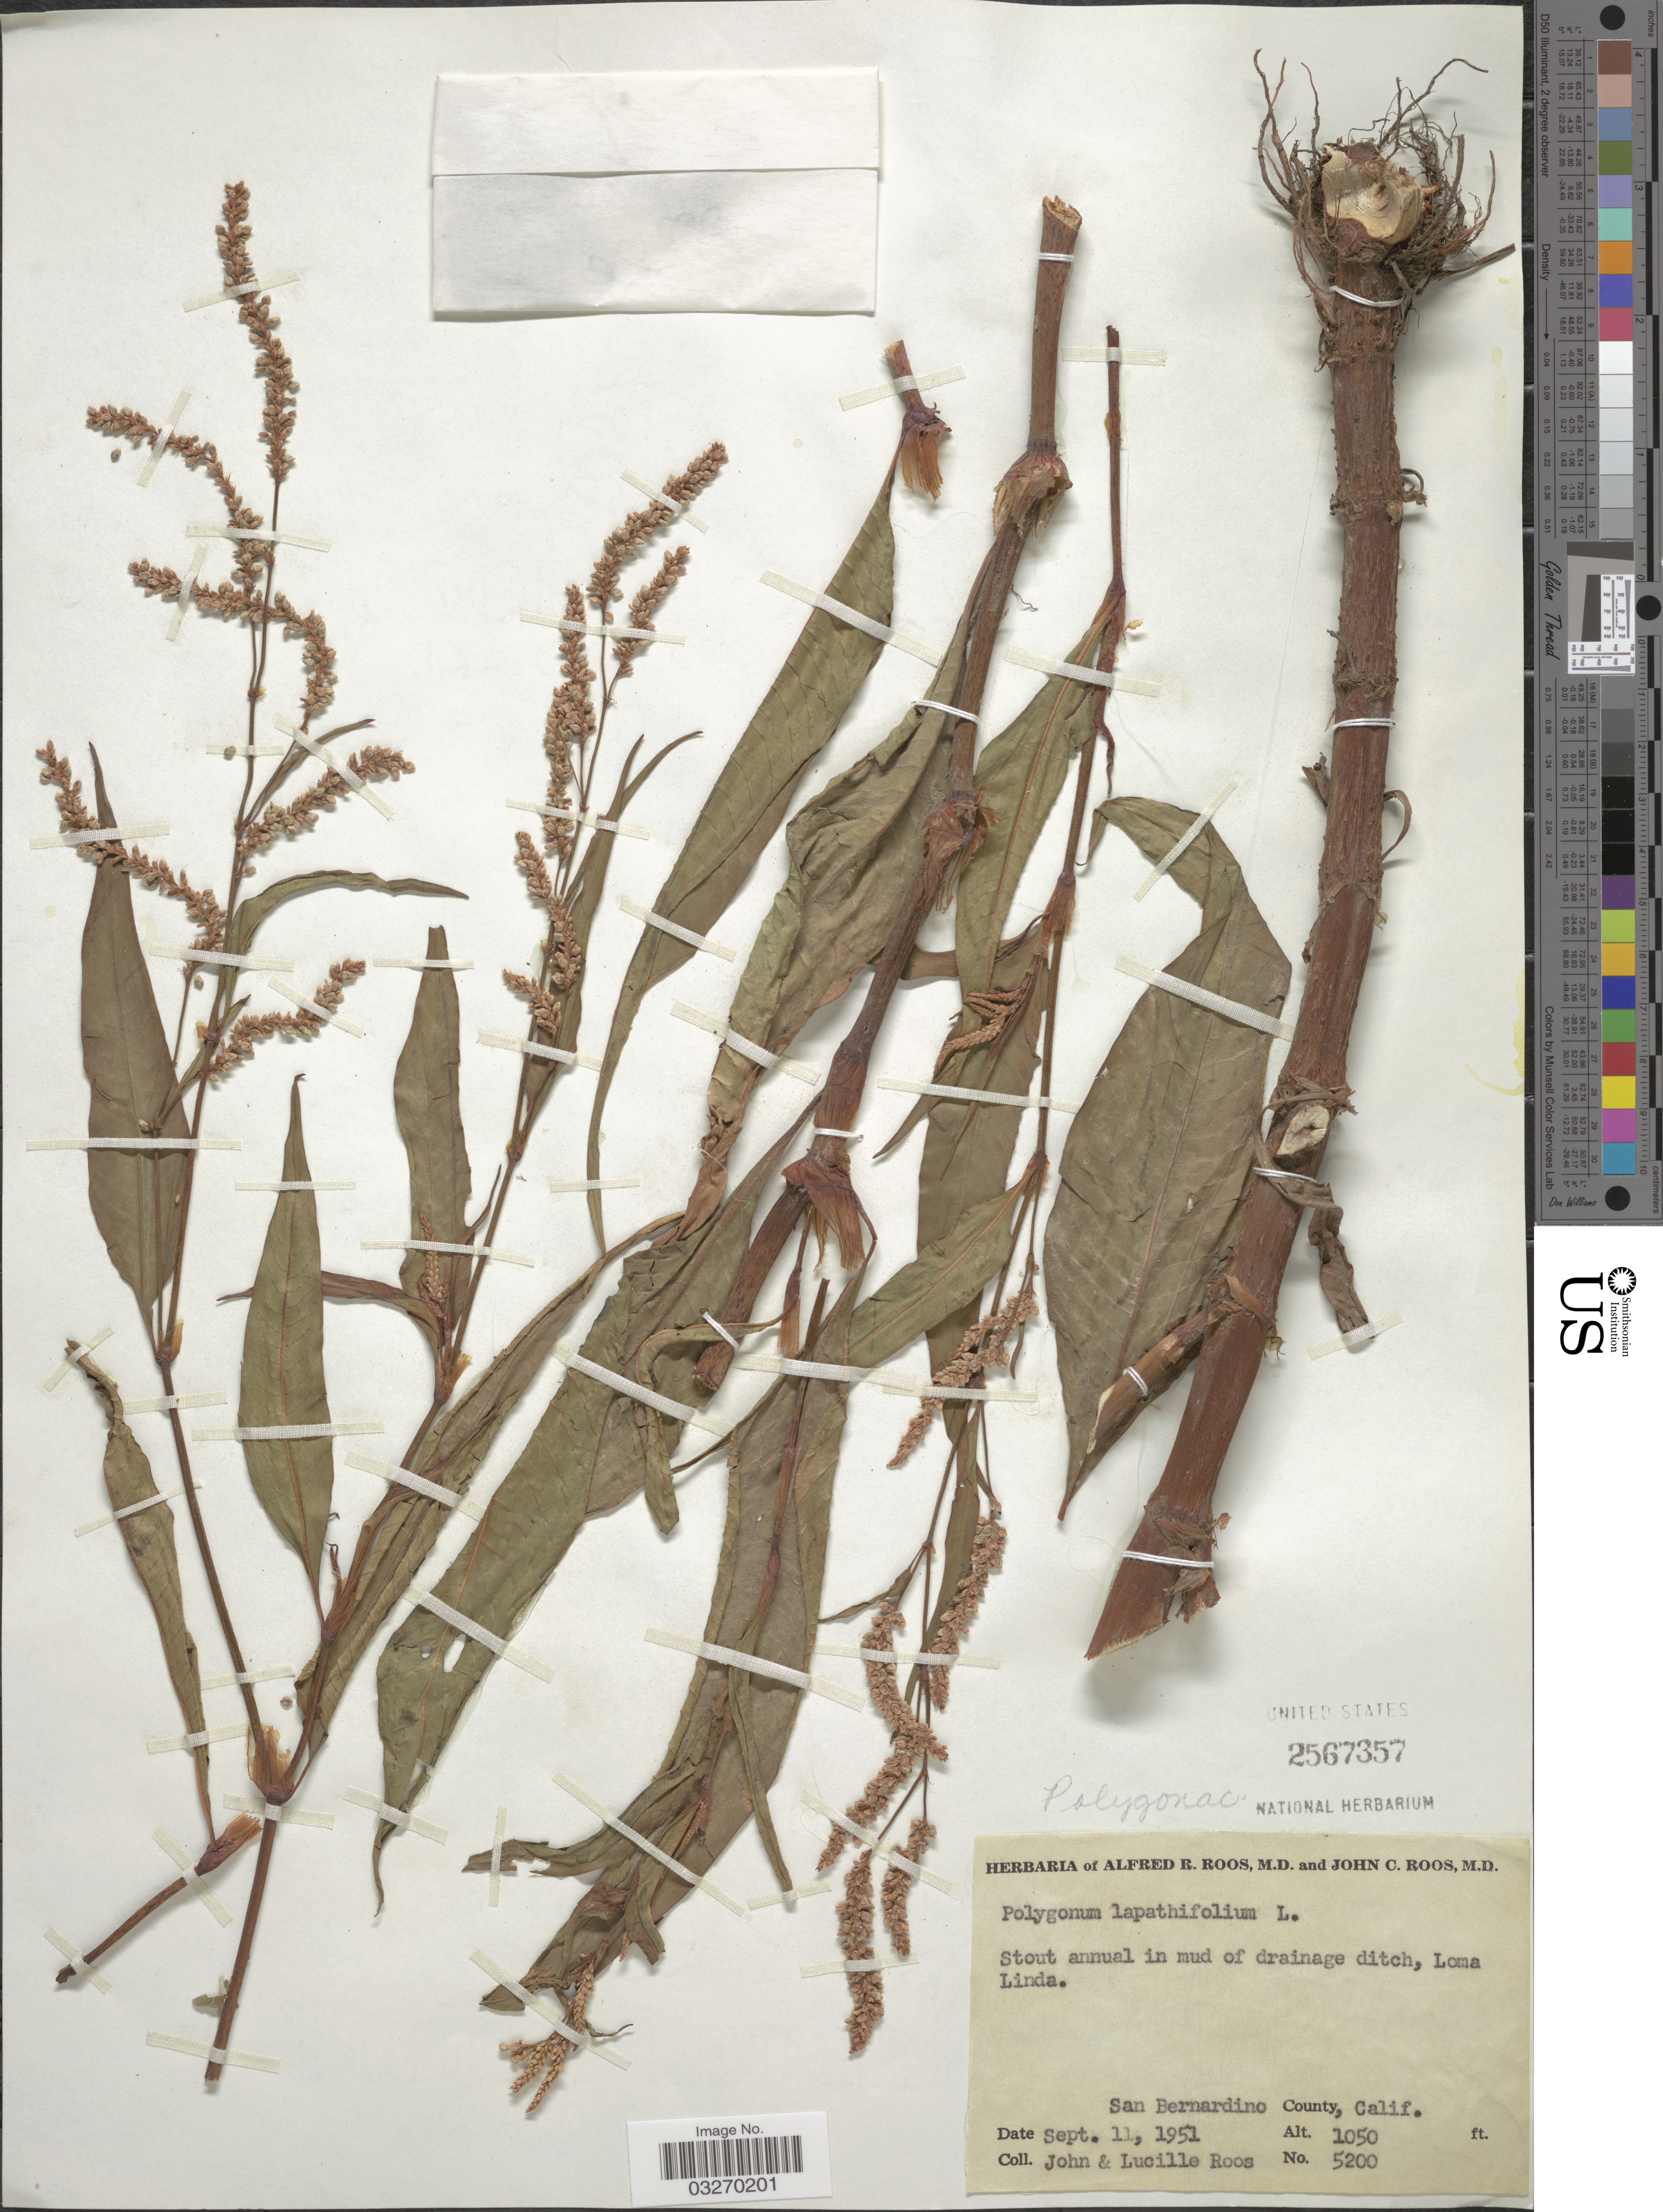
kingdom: Plantae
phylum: Tracheophyta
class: Magnoliopsida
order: Caryophyllales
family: Polygonaceae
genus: Persicaria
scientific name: Persicaria lapathifolia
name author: (L.) Delarbre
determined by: Atha, D. E.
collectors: J. C. Roos & L. Roos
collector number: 5200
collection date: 1951-09-11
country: United States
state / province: California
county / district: San Bernardino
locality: Loma Linda. San Bernardino County.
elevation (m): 320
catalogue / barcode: US 2567357